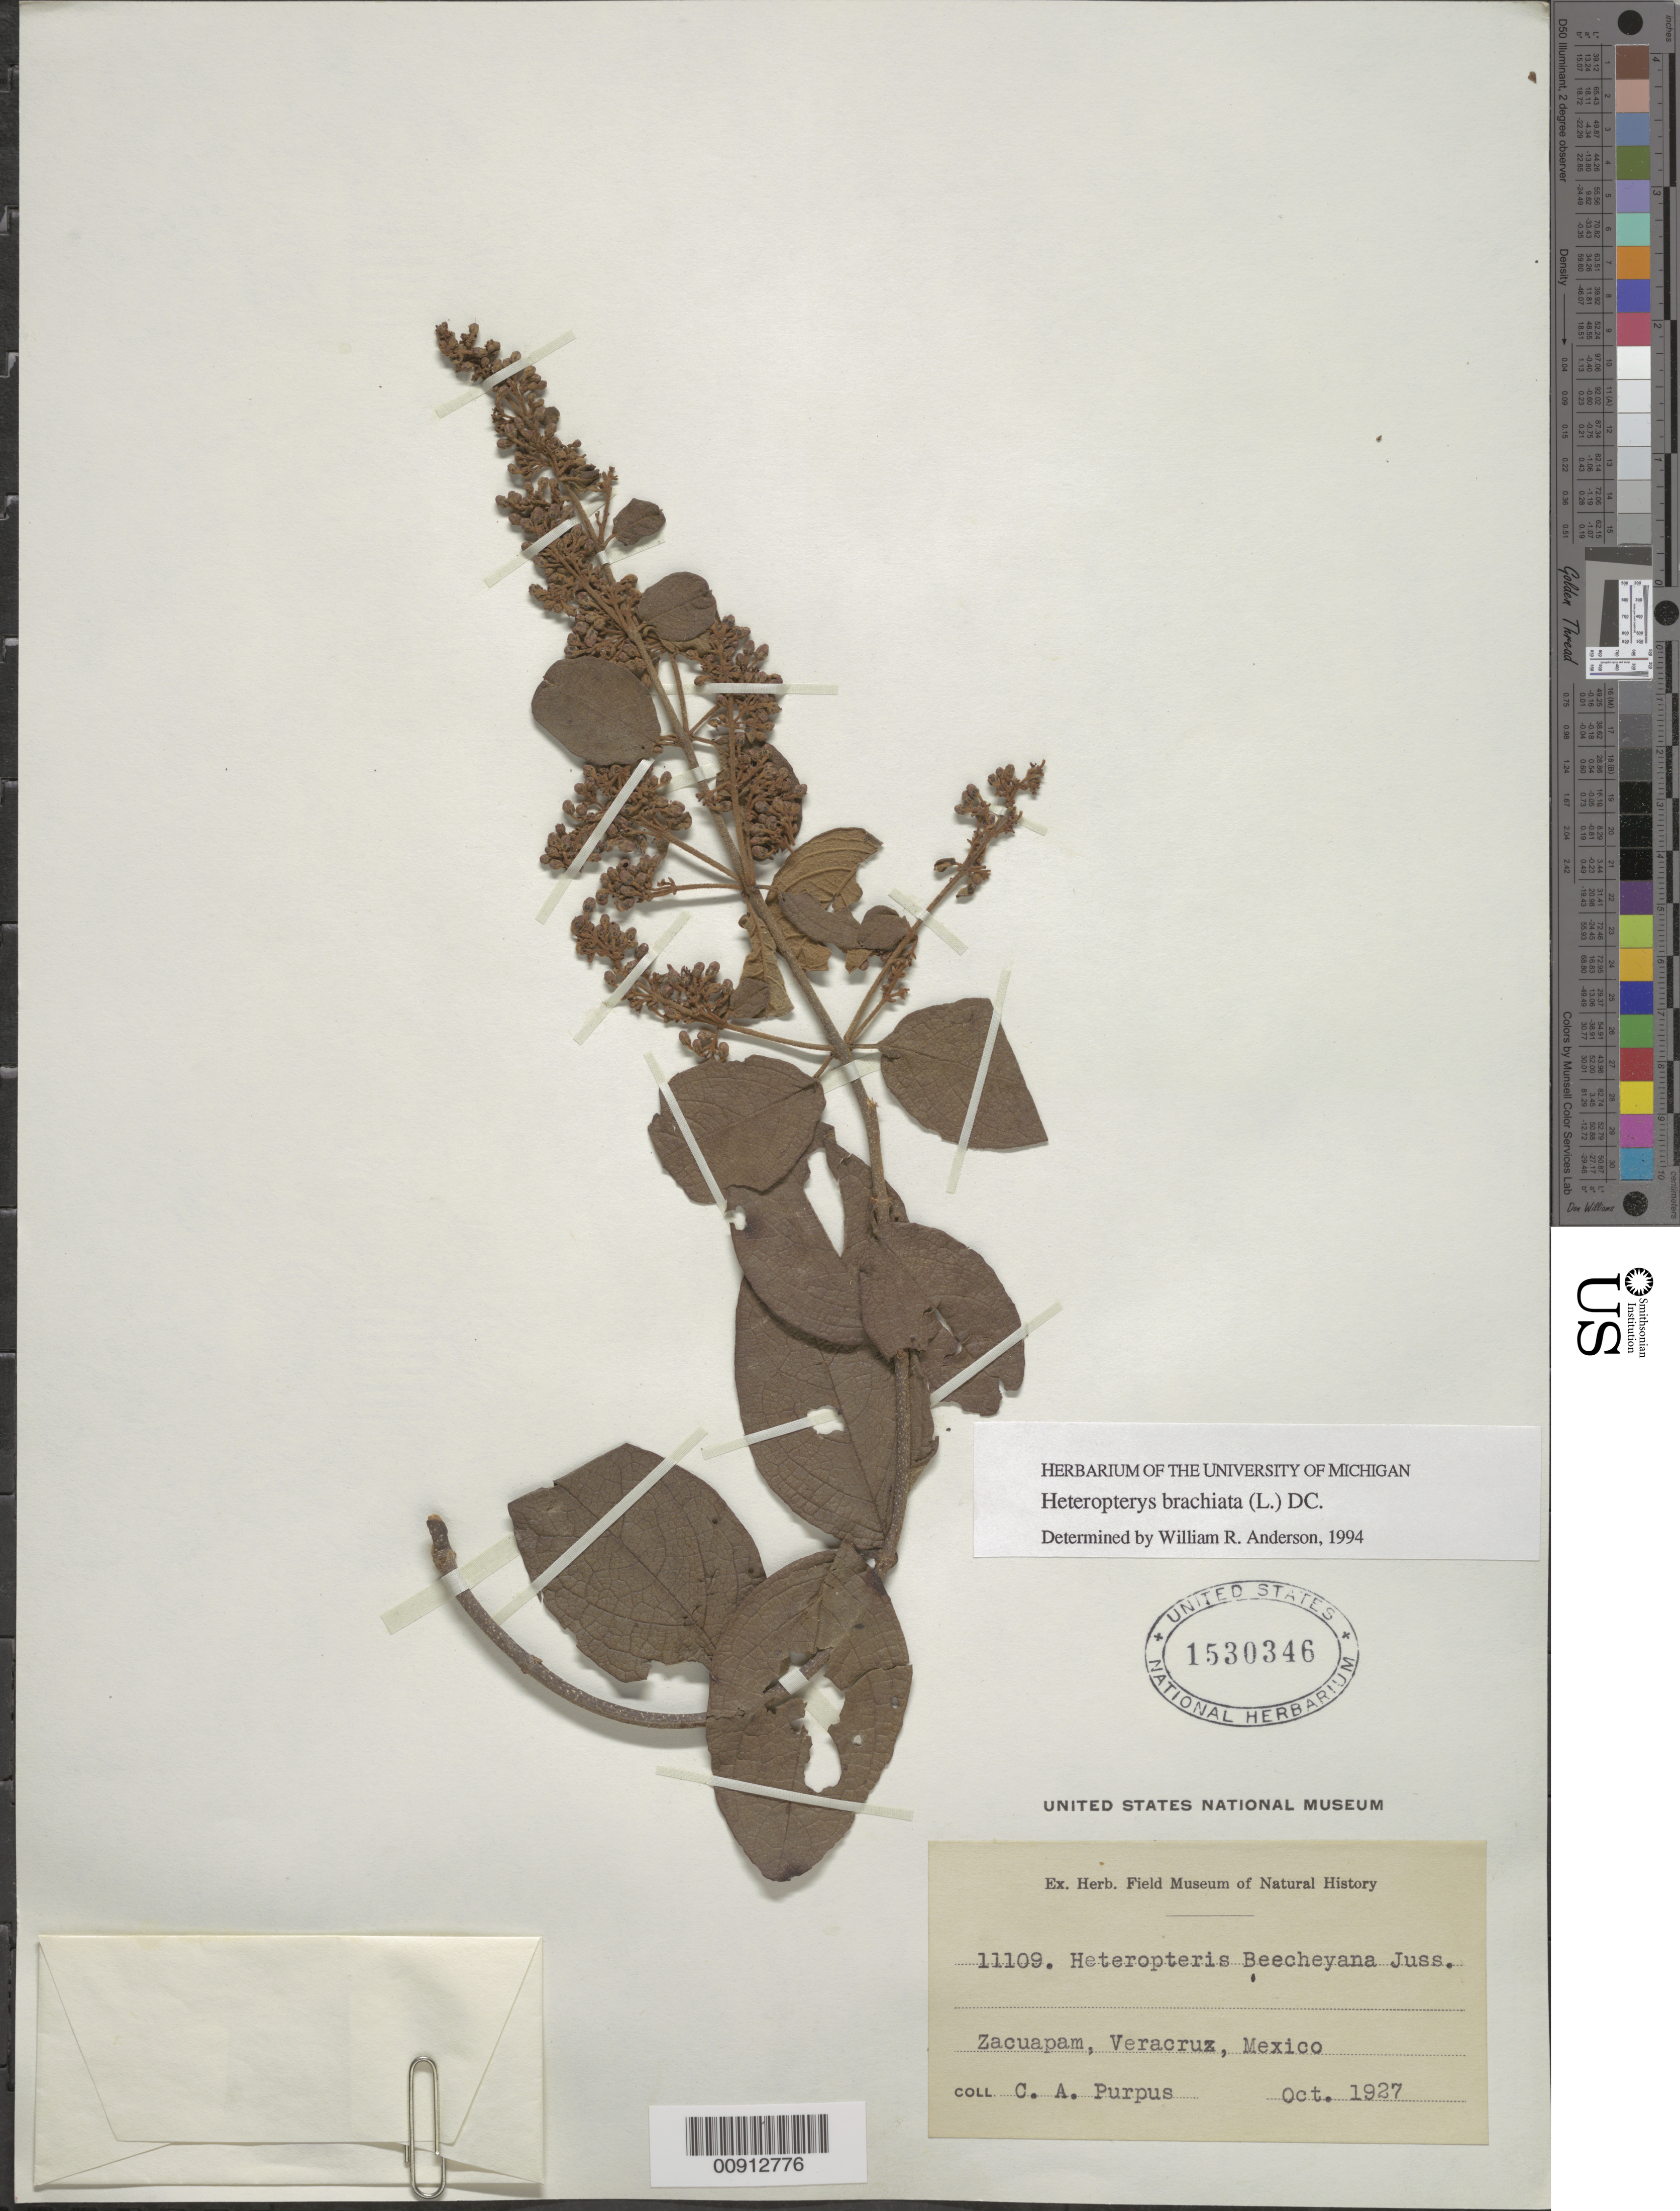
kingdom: Plantae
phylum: Tracheophyta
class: Magnoliopsida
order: Malpighiales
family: Malpighiaceae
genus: Heteropterys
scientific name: Heteropterys brachiata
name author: (L.) DC.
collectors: C. A. Purpus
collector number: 11109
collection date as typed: Oct 1927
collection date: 1927-10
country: Mexico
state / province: Veracruz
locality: Zacuapam, Veracruz.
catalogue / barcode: US 1530346